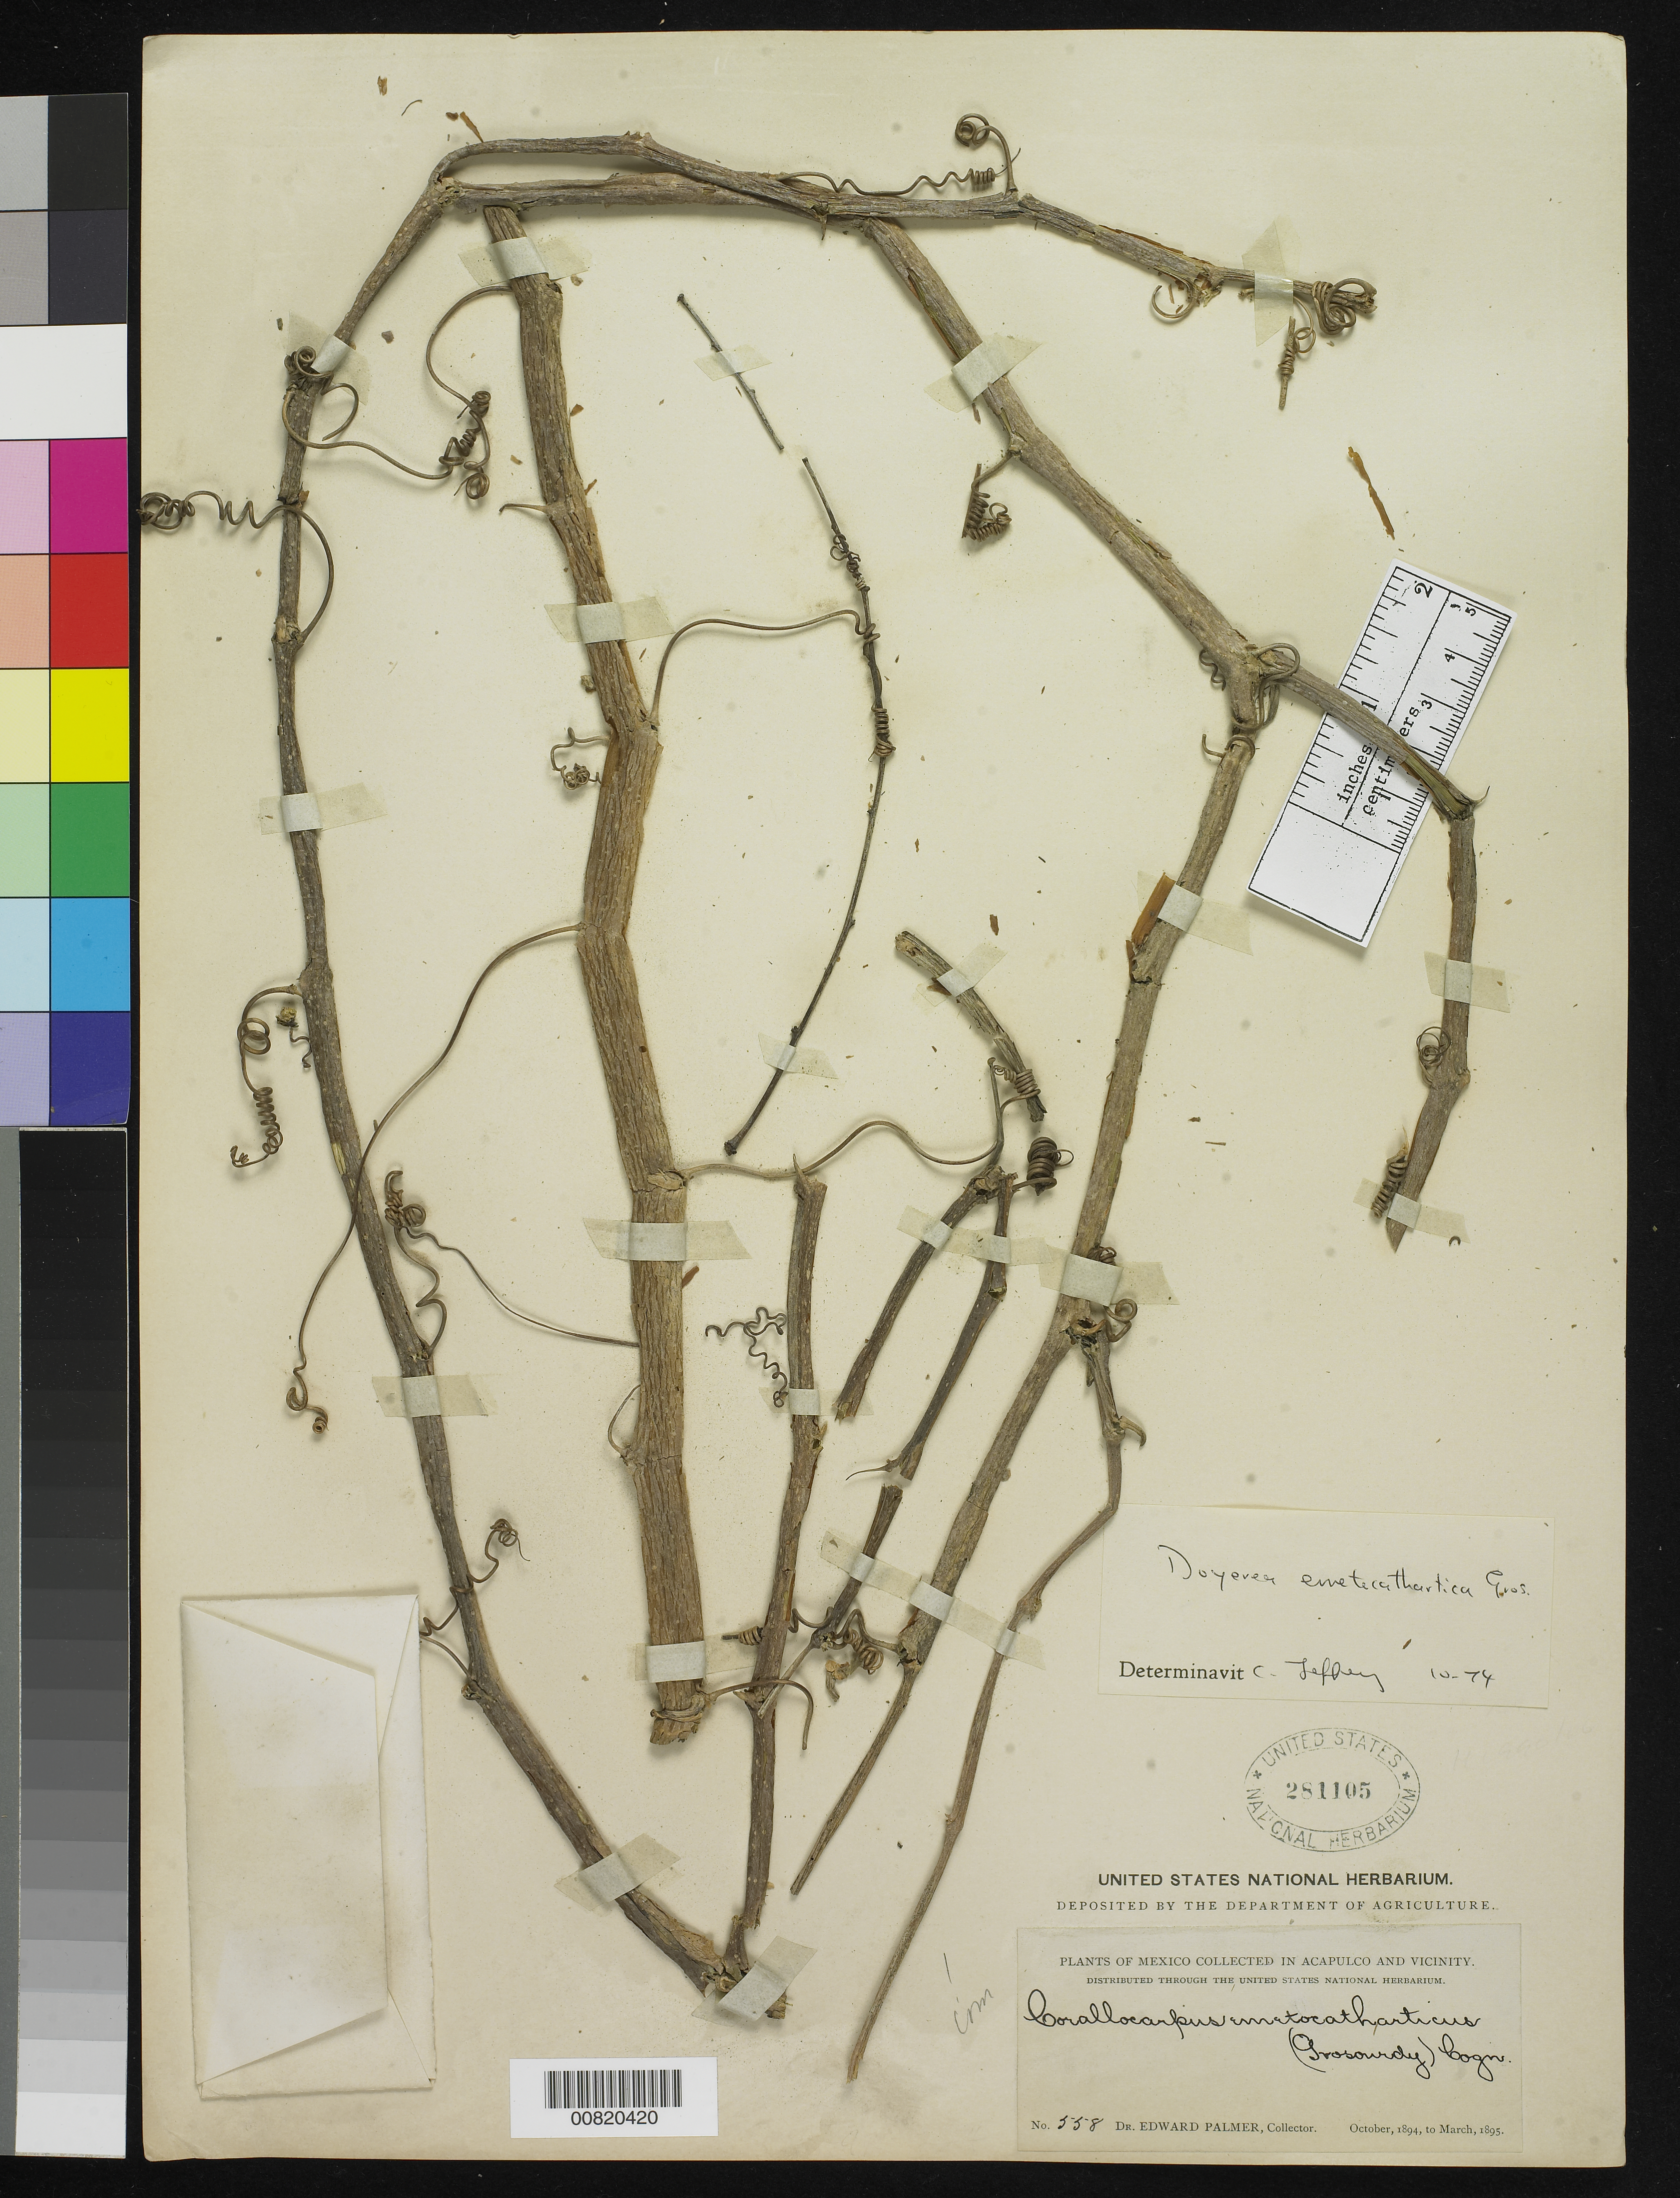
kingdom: Plantae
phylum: Tracheophyta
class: Magnoliopsida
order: Cucurbitales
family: Cucurbitaceae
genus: Doyerea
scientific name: Doyerea emetocathartica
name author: Grousordy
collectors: E. Palmer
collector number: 558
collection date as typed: Oct 1894 to -- Mar 1895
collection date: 1894-10/1895-03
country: Mexico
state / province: Guerrero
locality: Acapulco, Guerrero and vicinity.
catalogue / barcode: US 281105